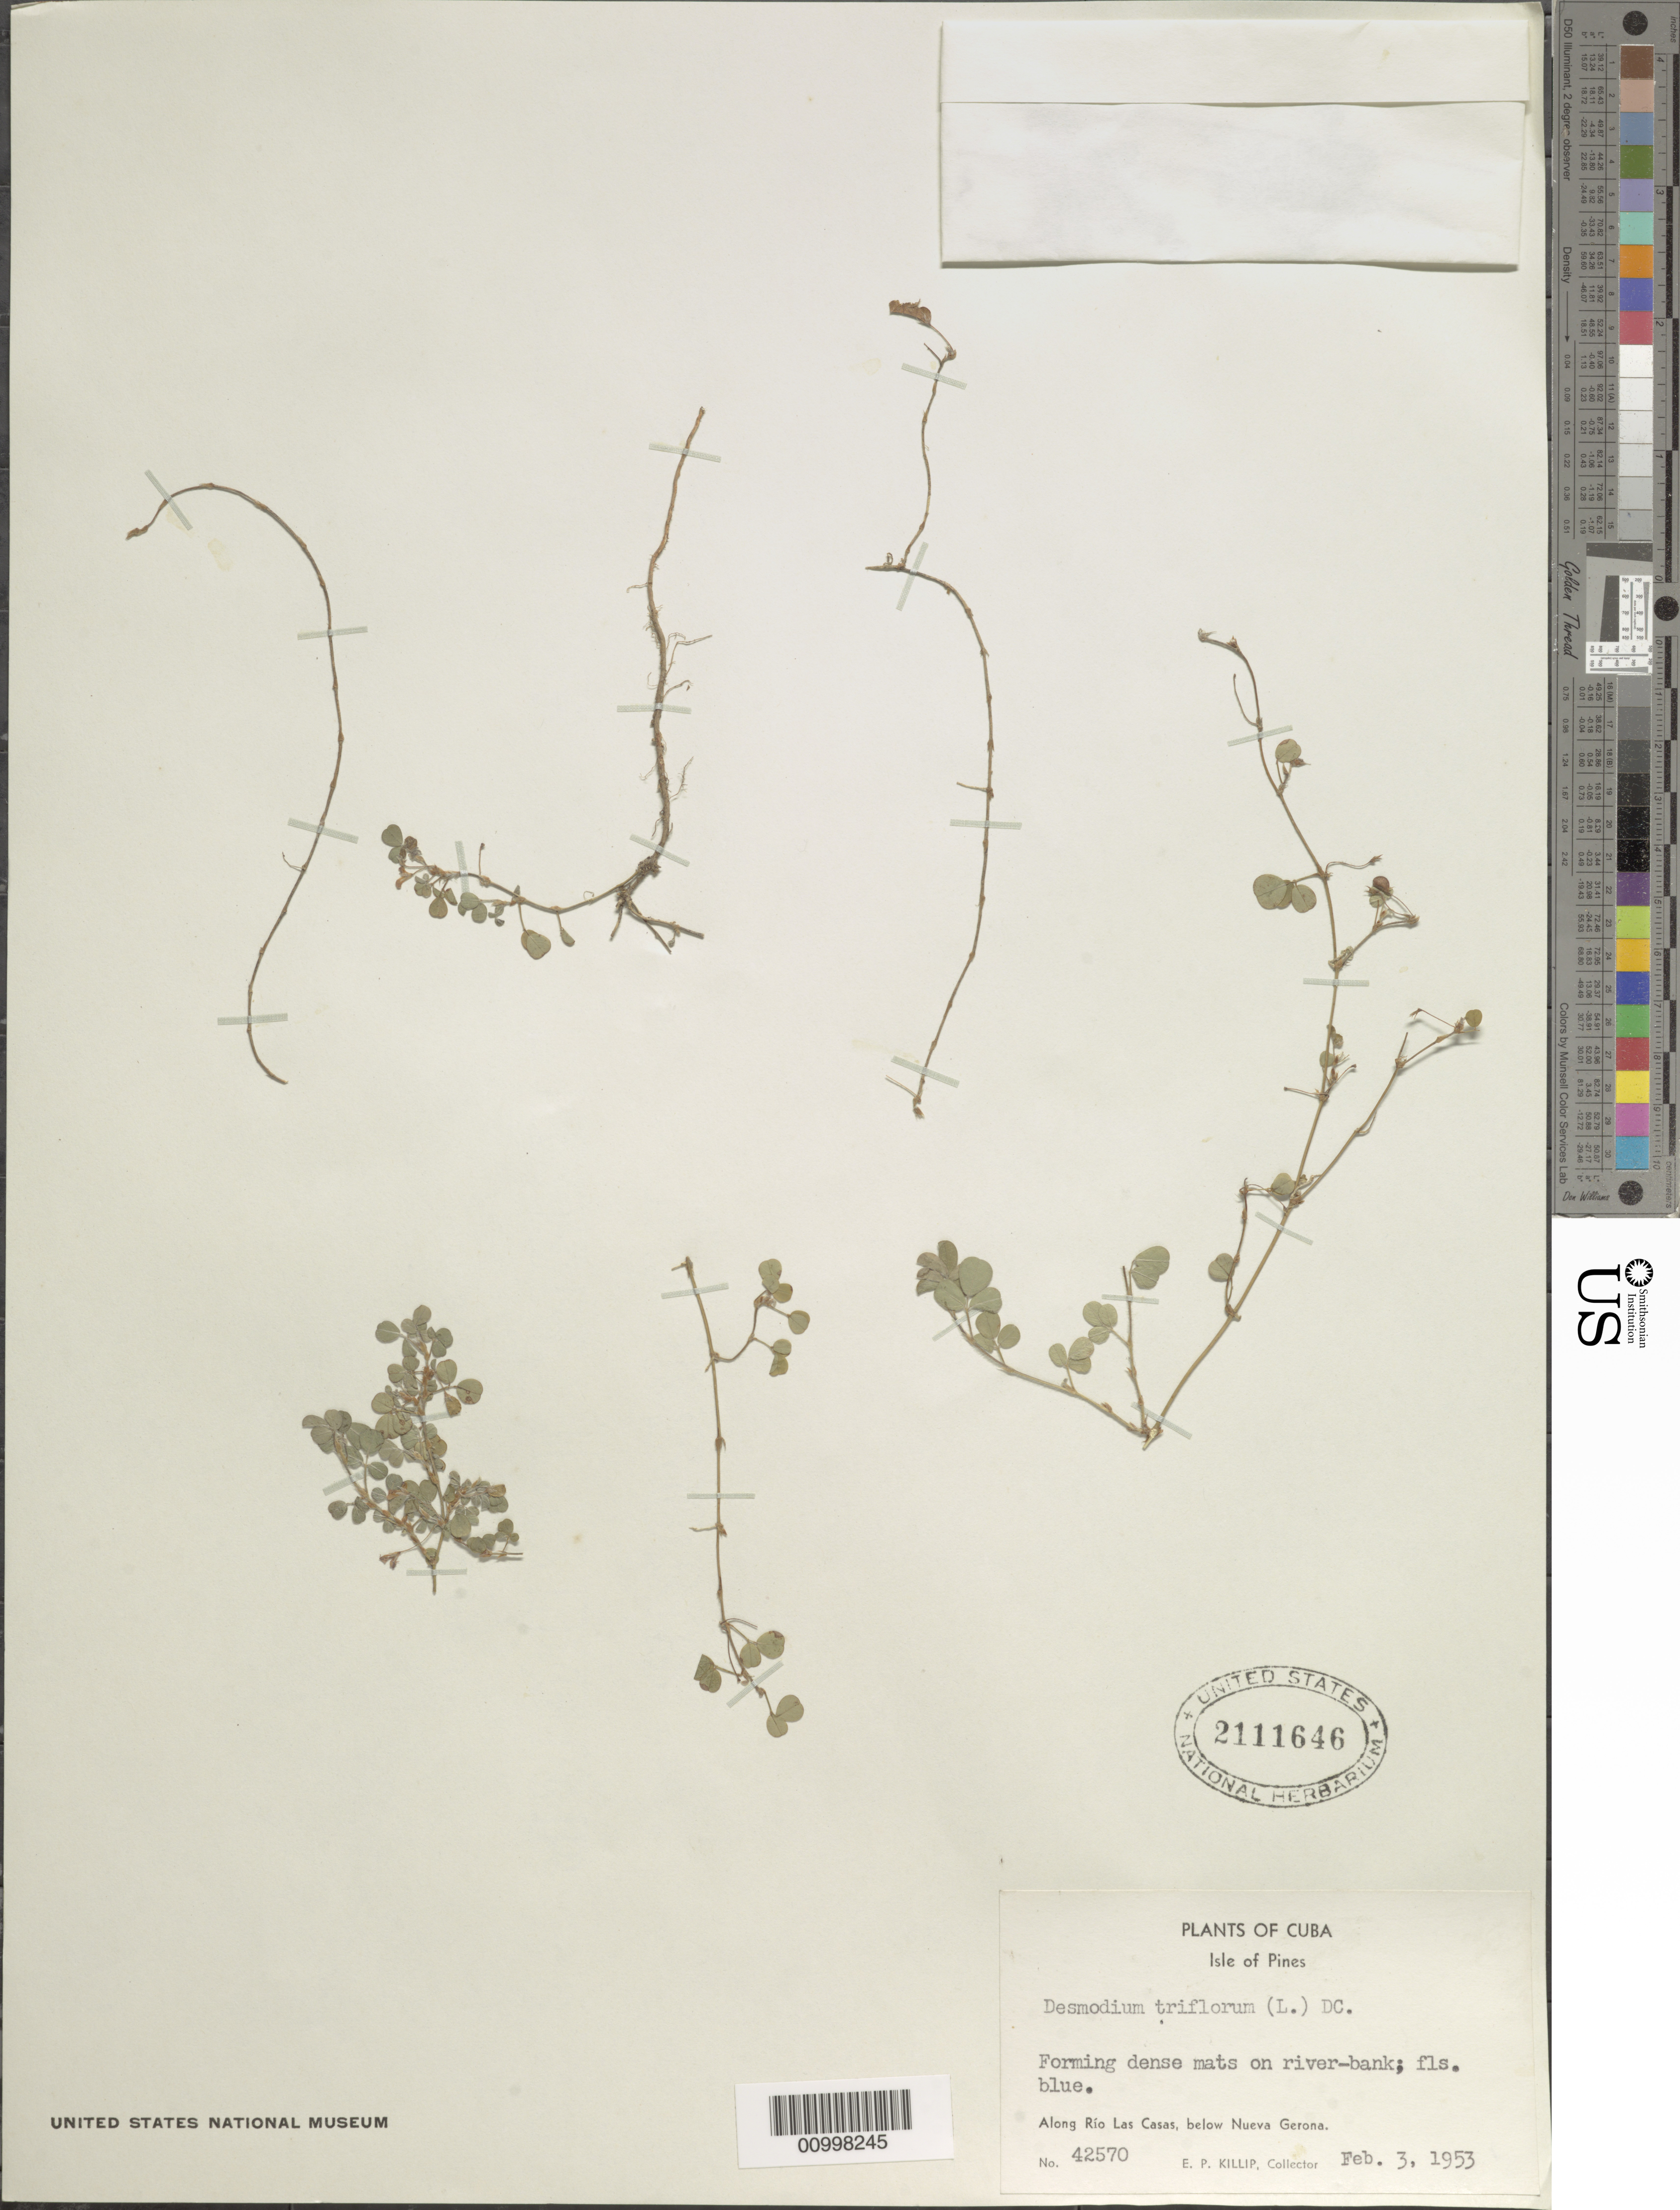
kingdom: Plantae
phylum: Tracheophyta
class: Magnoliopsida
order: Fabales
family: Fabaceae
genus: Grona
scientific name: Grona triflora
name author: (L.) H. Ohashi & K. Ohashi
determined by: Strong, Mark T., (BOT), Smithsonian Institution - National Museum of Natural History (UNITED STATES)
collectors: E. P. Killip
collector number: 42570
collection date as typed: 03 Feb 1953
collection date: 1953-02-03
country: Cuba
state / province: Isla de La Juventud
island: Isla de la Juventud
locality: Isle of Pines, Along Rio Las Casas, below Nueva Gerona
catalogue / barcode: US 2111646